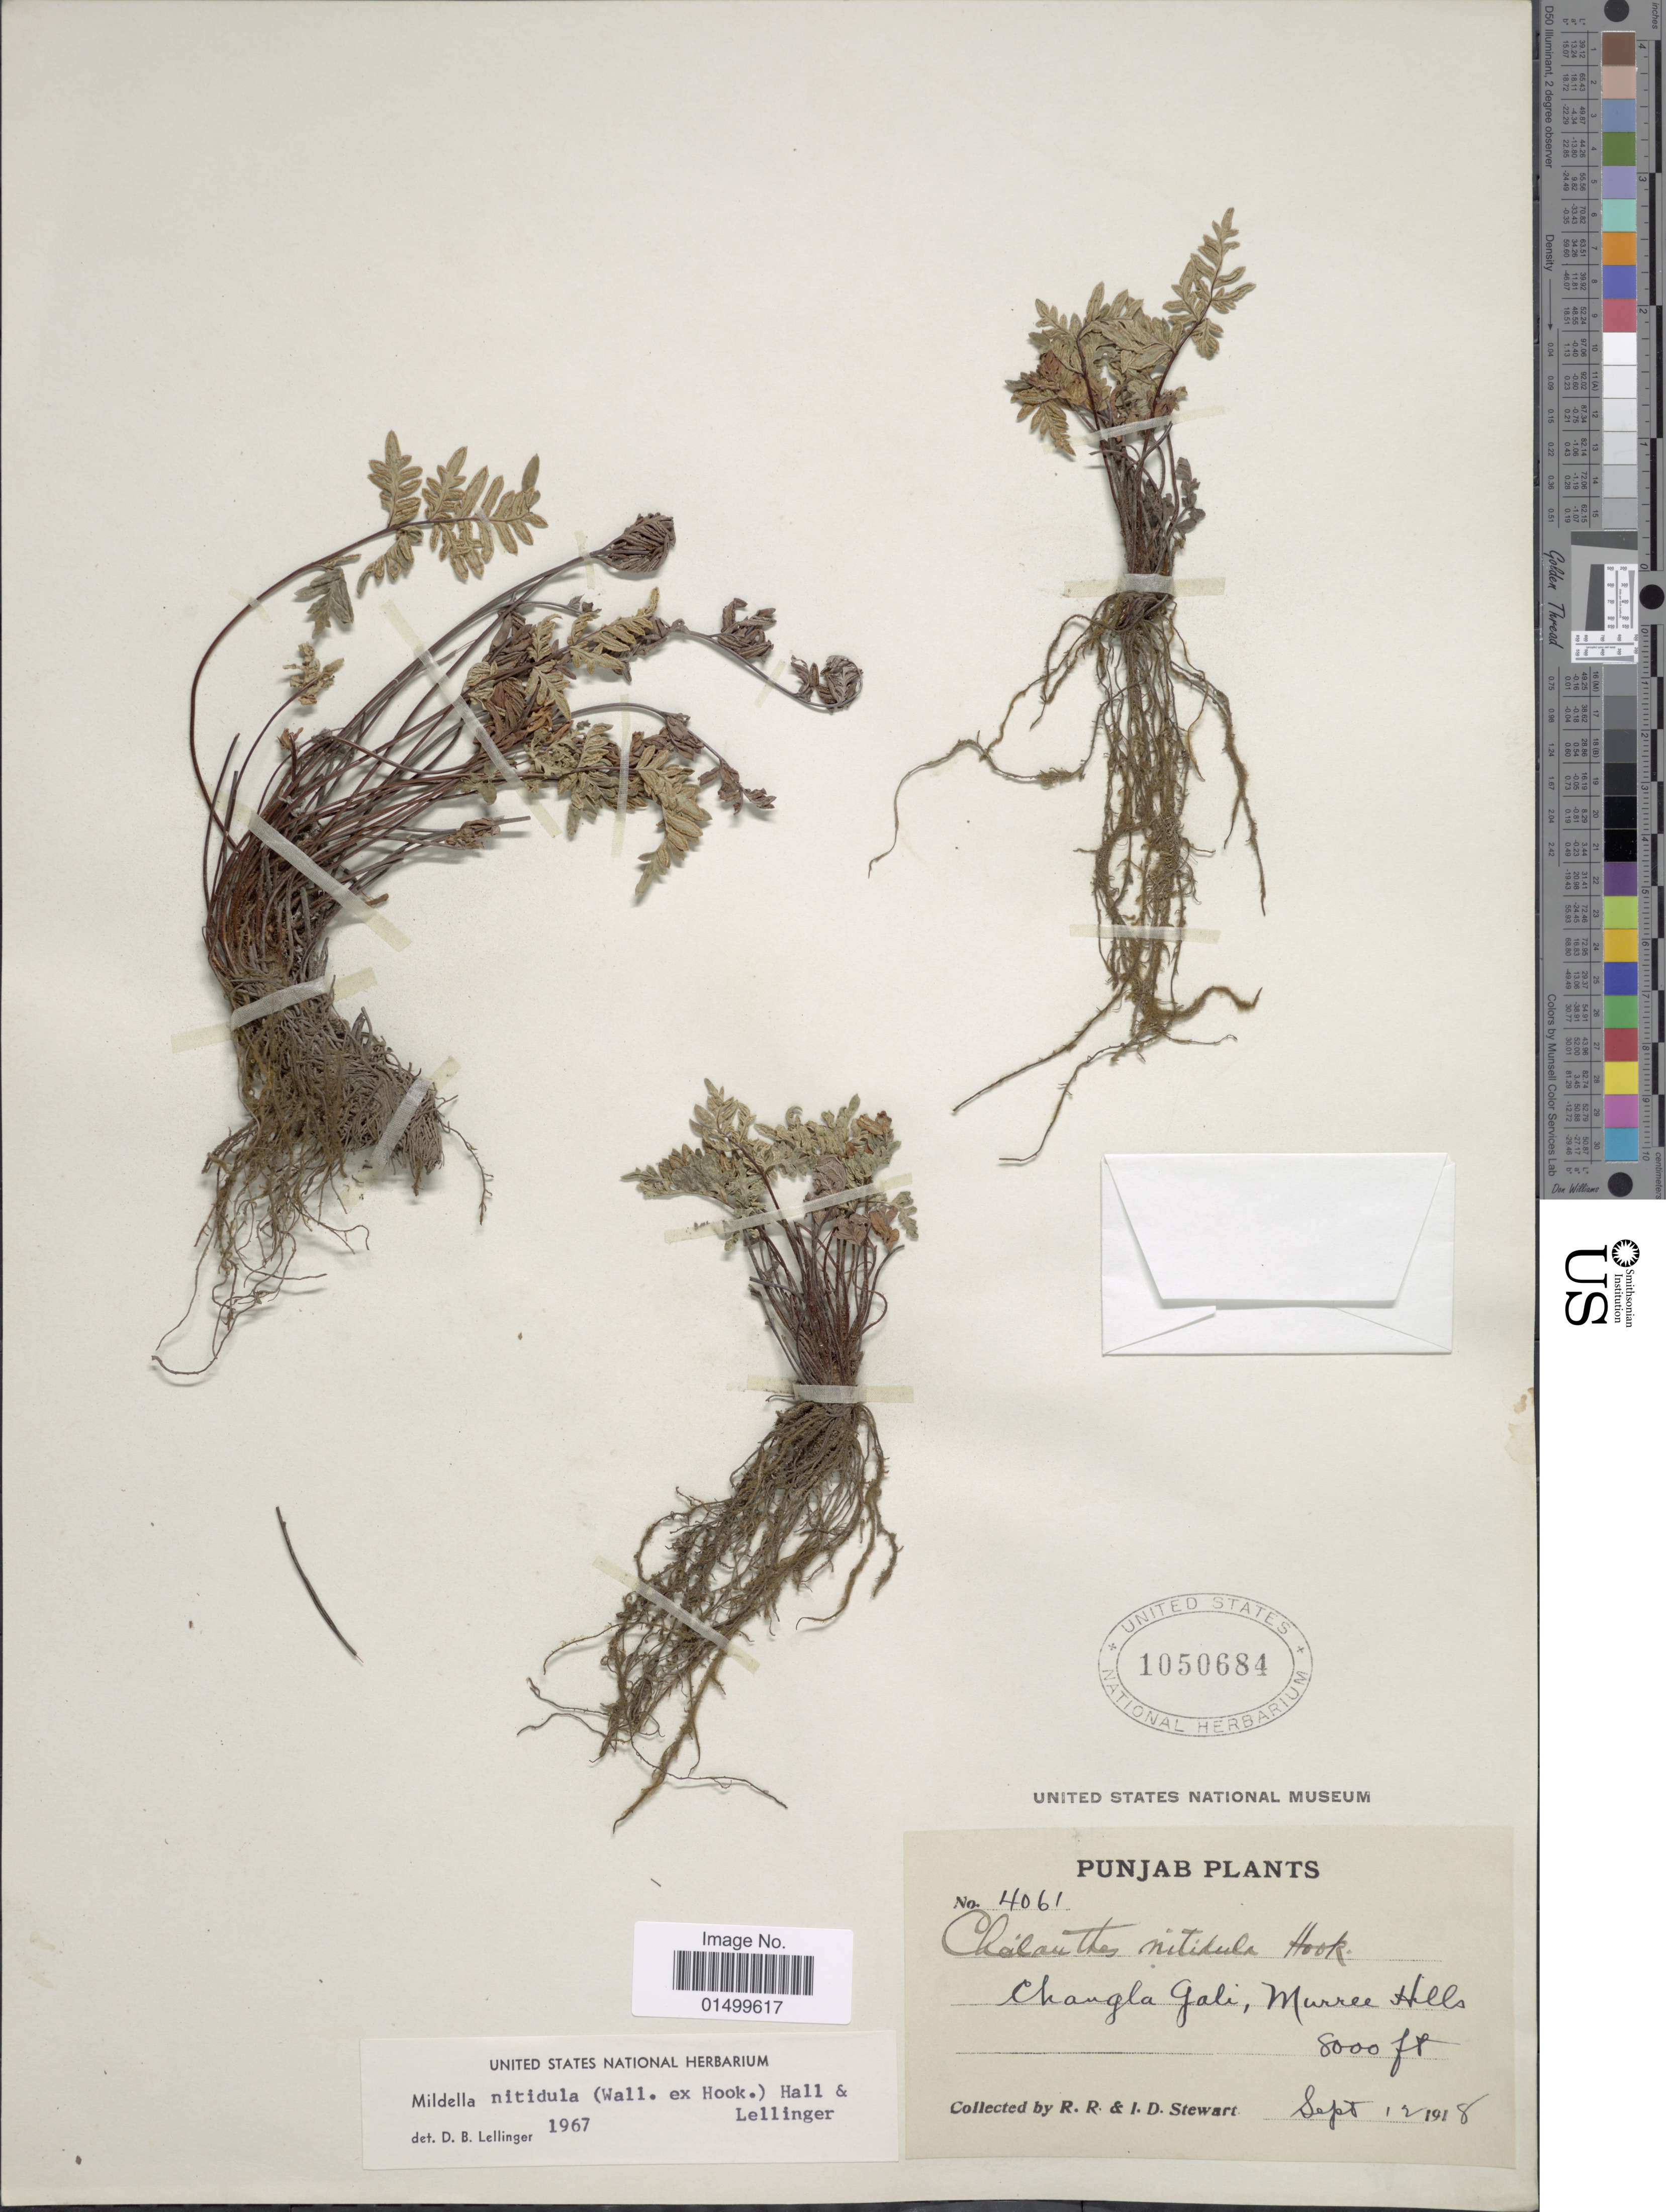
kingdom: Plantae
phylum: Tracheophyta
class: Polypodiopsida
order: Polypodiales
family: Pteridaceae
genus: Cheilanthes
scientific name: Cheilanthes nitidula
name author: Wall. ex Hook.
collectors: R. R. Stewart & I. Stewart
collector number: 4061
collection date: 1918-09-12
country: Pakistan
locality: Punjab. Changla Gali, Murree Hills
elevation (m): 2438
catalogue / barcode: US 1050684